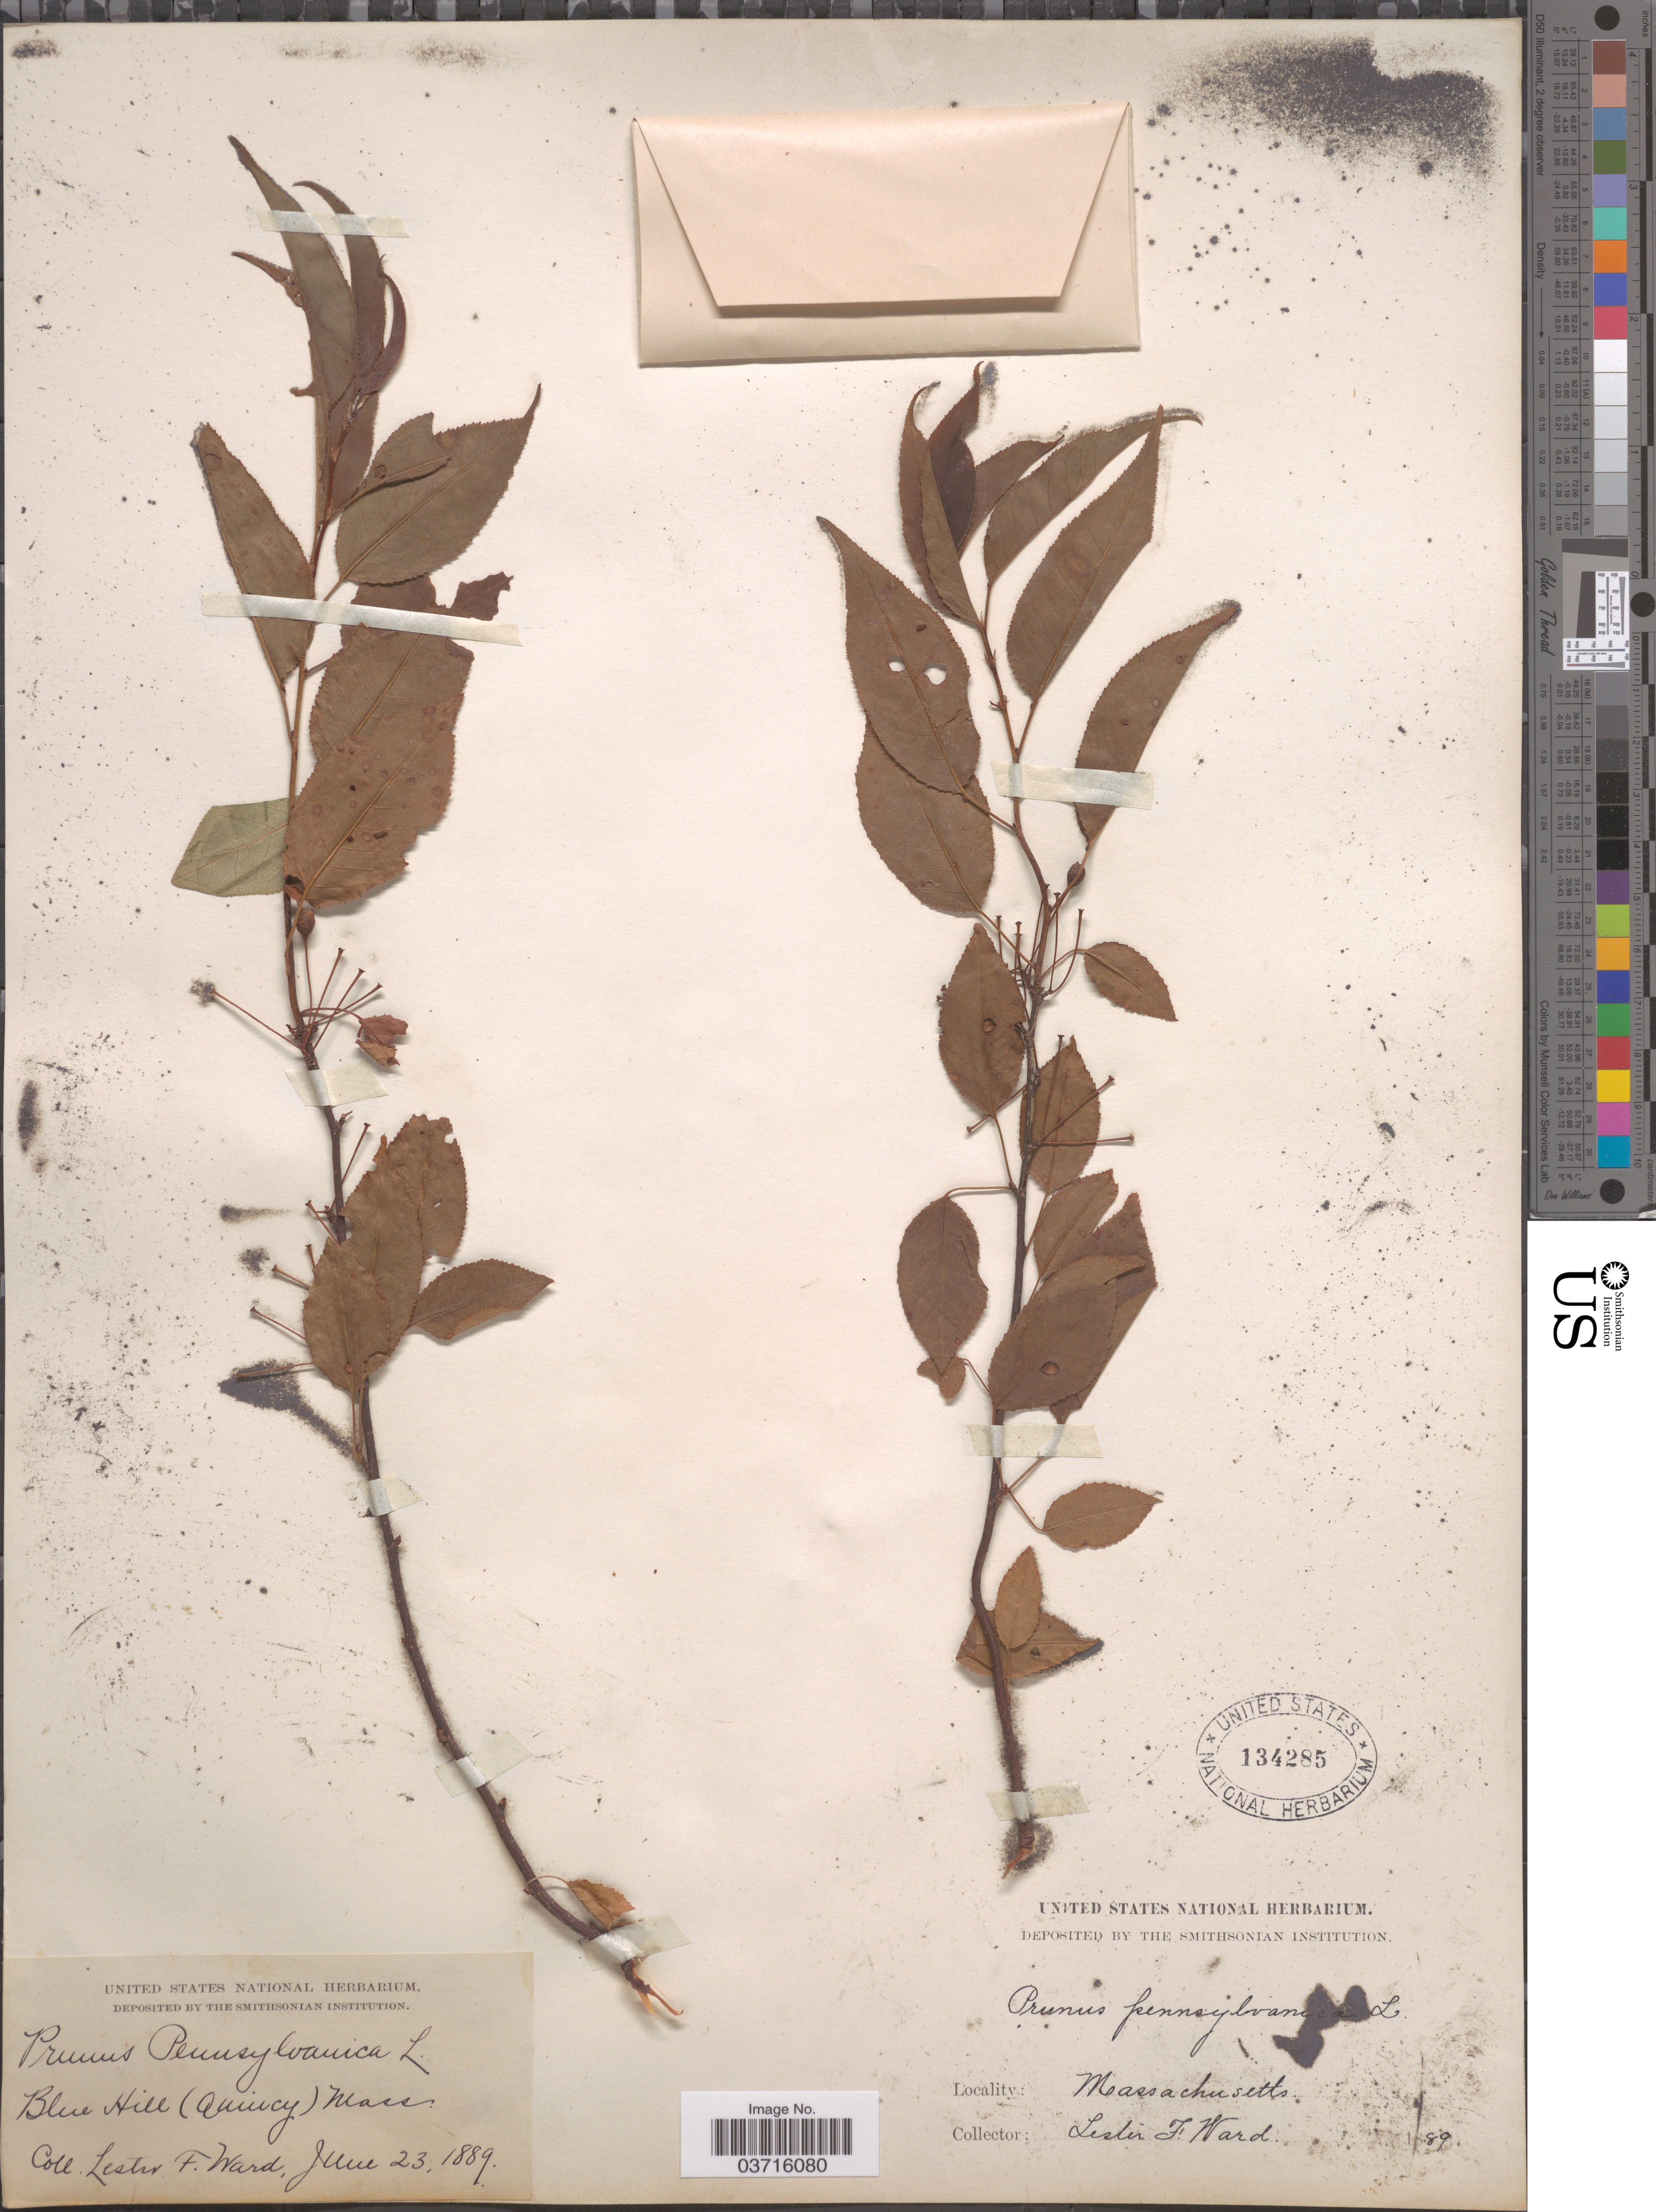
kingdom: Plantae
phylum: Tracheophyta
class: Magnoliopsida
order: Rosales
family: Rosaceae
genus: Prunus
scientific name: Prunus pensylvanica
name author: L. f.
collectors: L. F. Ward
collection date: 1889-06-23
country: United States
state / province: Massachusetts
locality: Blue Hill (Quincy).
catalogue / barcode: US 134285